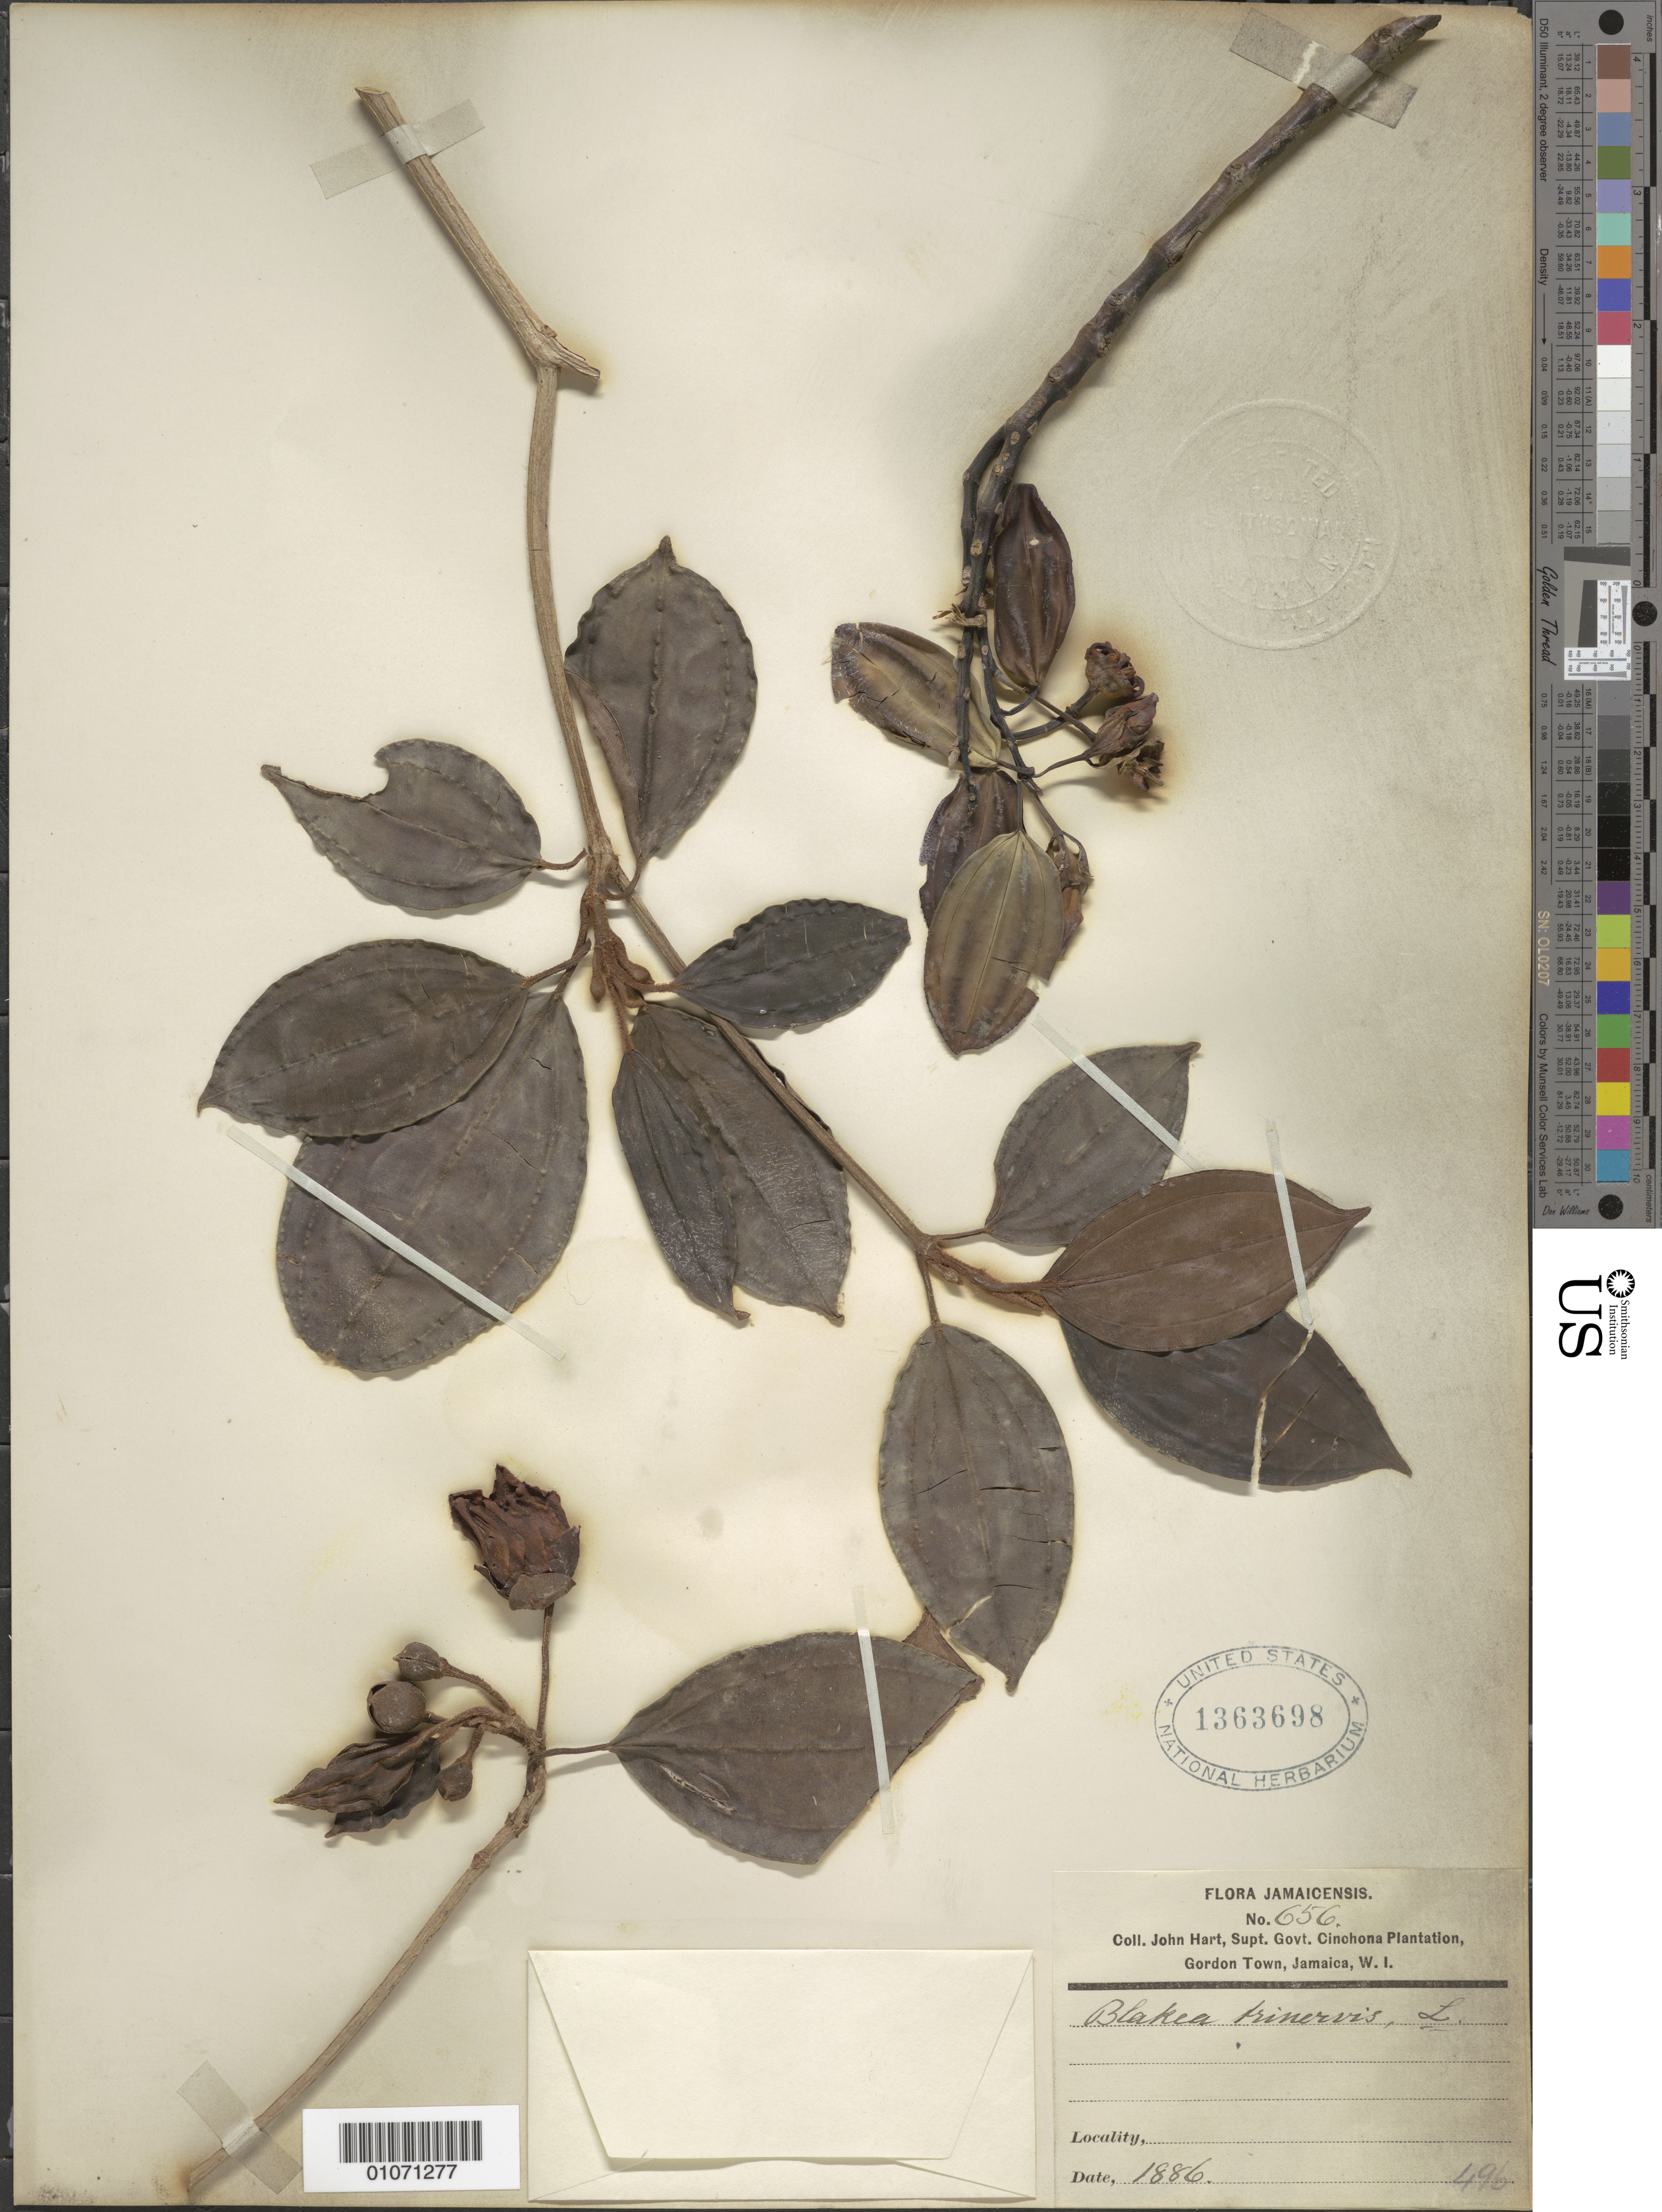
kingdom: Plantae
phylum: Tracheophyta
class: Magnoliopsida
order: Myrtales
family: Melastomataceae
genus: Blakea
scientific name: Blakea trinervia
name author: L.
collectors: J. Hart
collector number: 656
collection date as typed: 1886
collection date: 1886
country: Jamaica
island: Jamaica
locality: Cinchona Plantation, Gordon Town [locality?]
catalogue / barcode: US 1363698